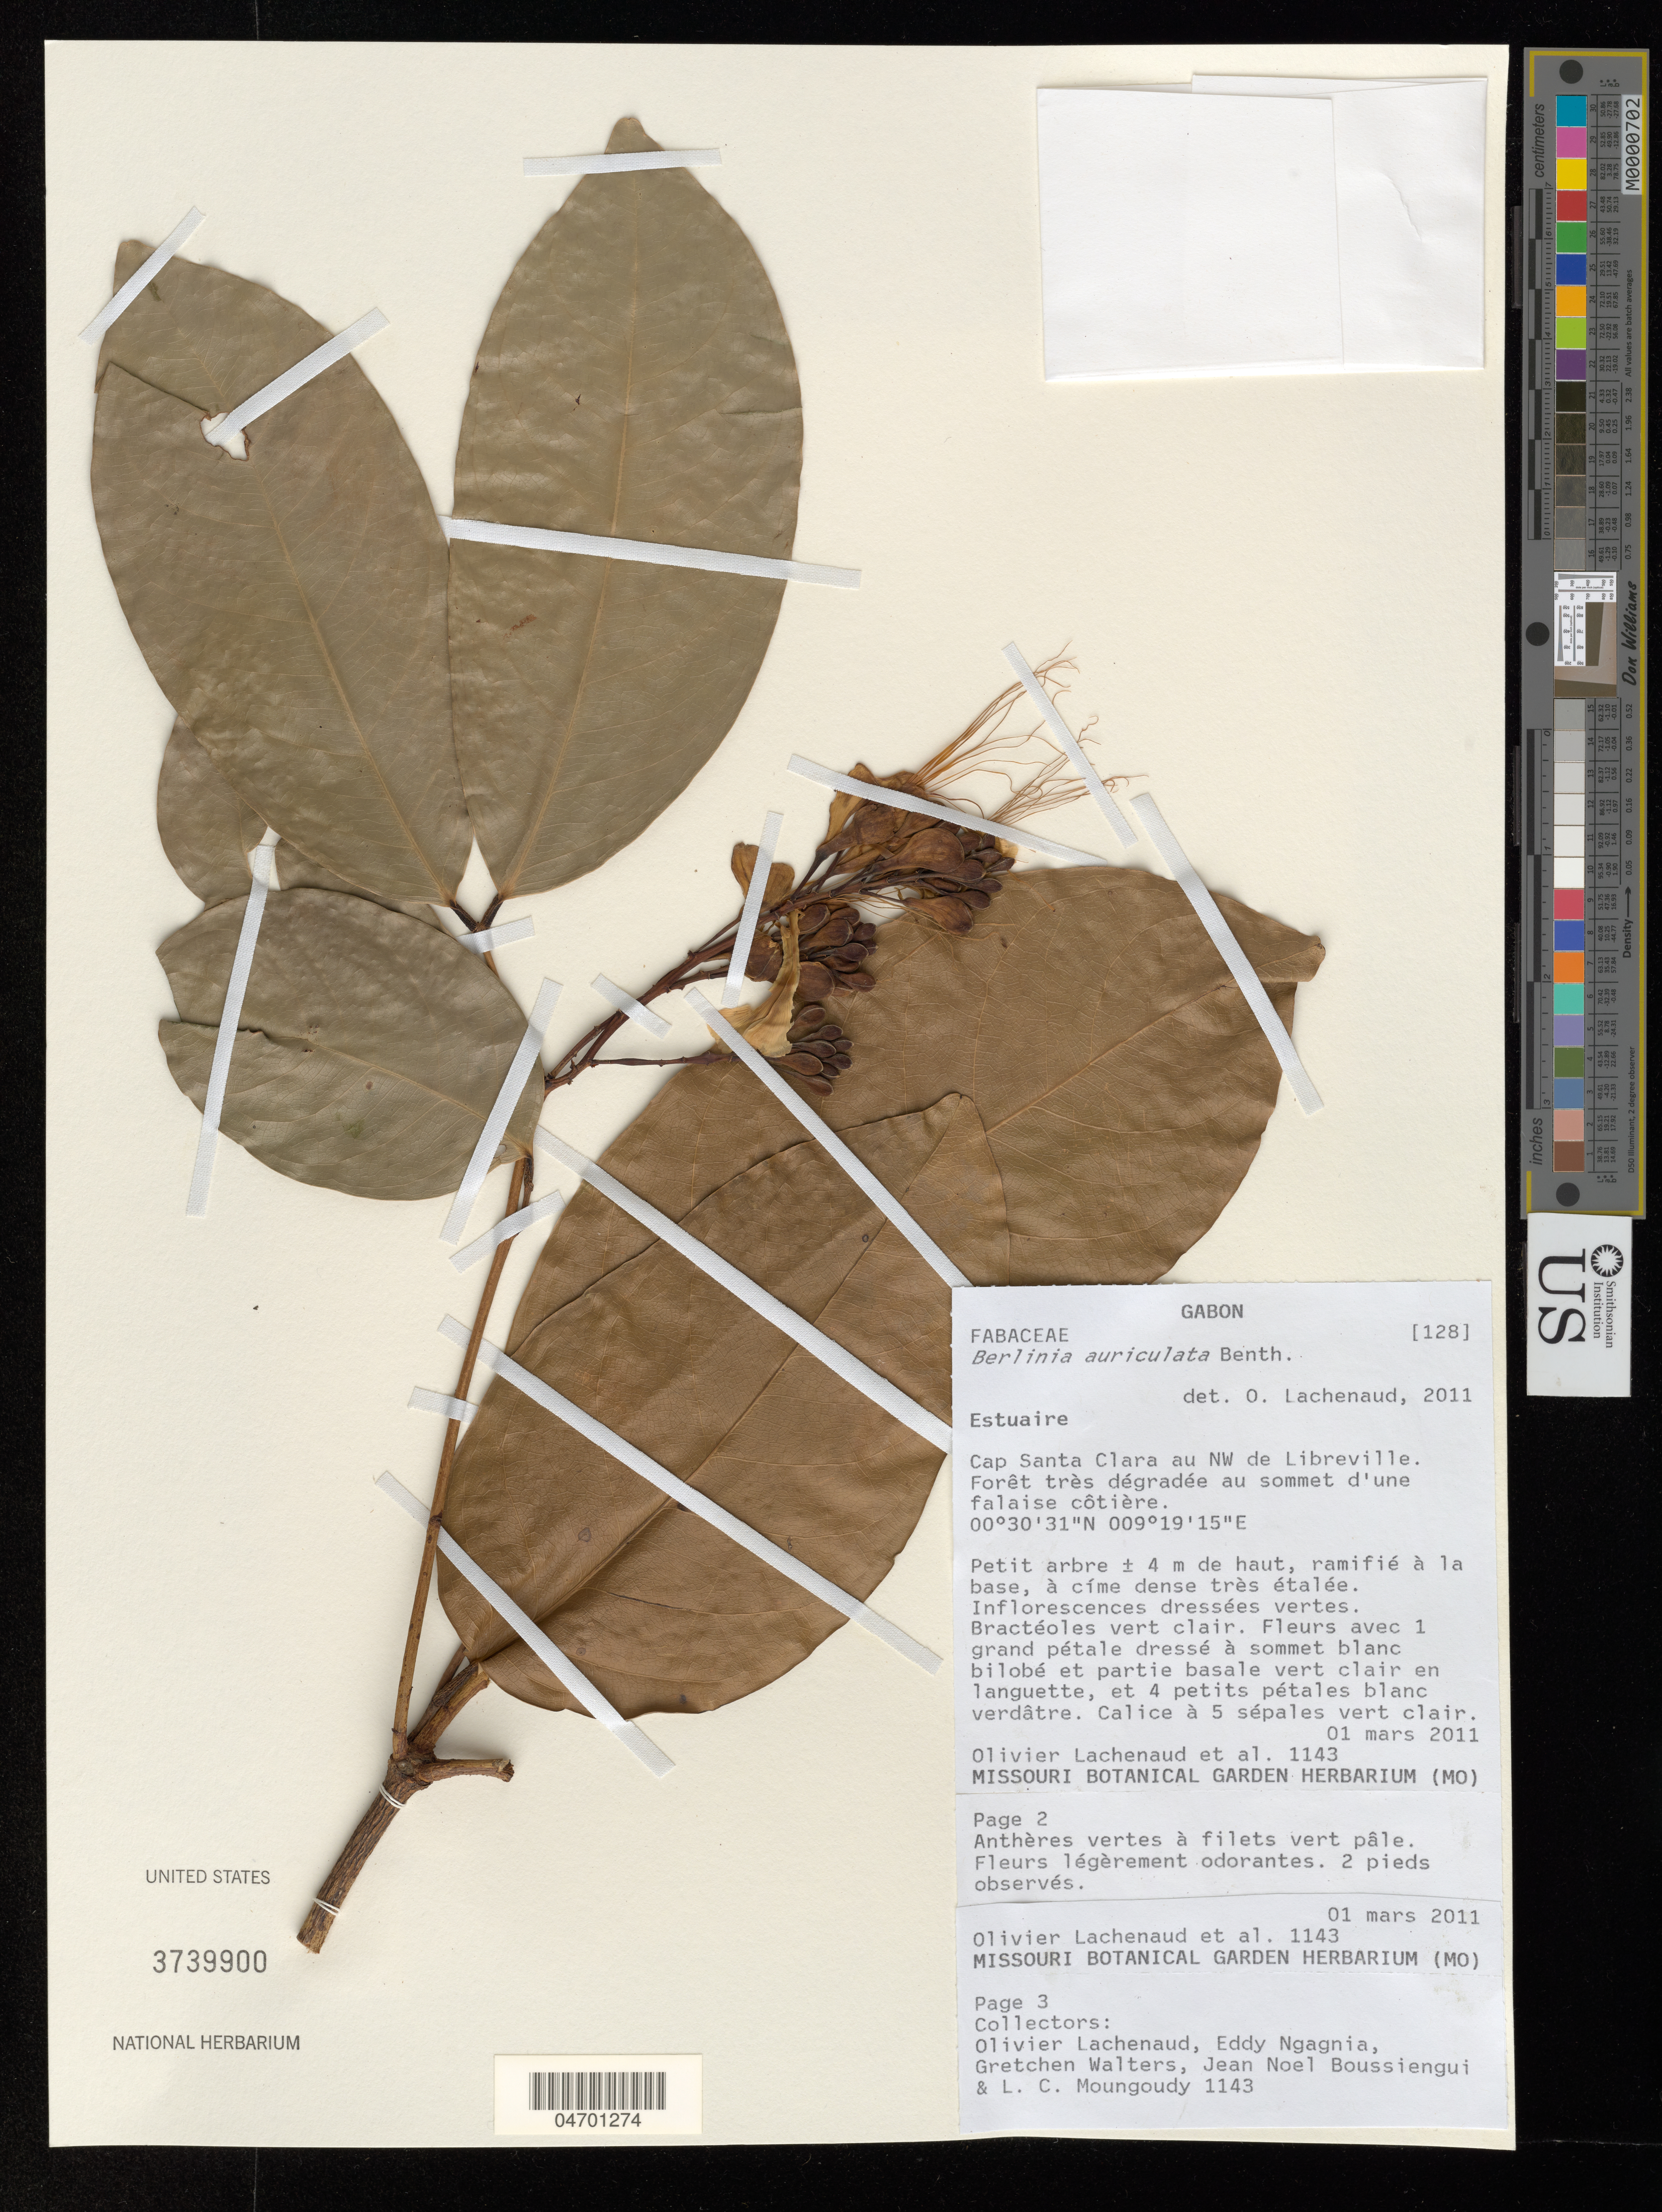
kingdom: Plantae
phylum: Tracheophyta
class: Magnoliopsida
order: Fabales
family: Fabaceae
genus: Berlinia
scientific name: Berlinia auriculata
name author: Benth.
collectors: O. Lachenaud, E. Ngagnia, G. Walters & J. Boussiengui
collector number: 1143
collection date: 2011-03-01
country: Gabon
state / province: Estuaire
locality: Cap Santa Clara au NW de Libreville.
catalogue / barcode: US 3739900